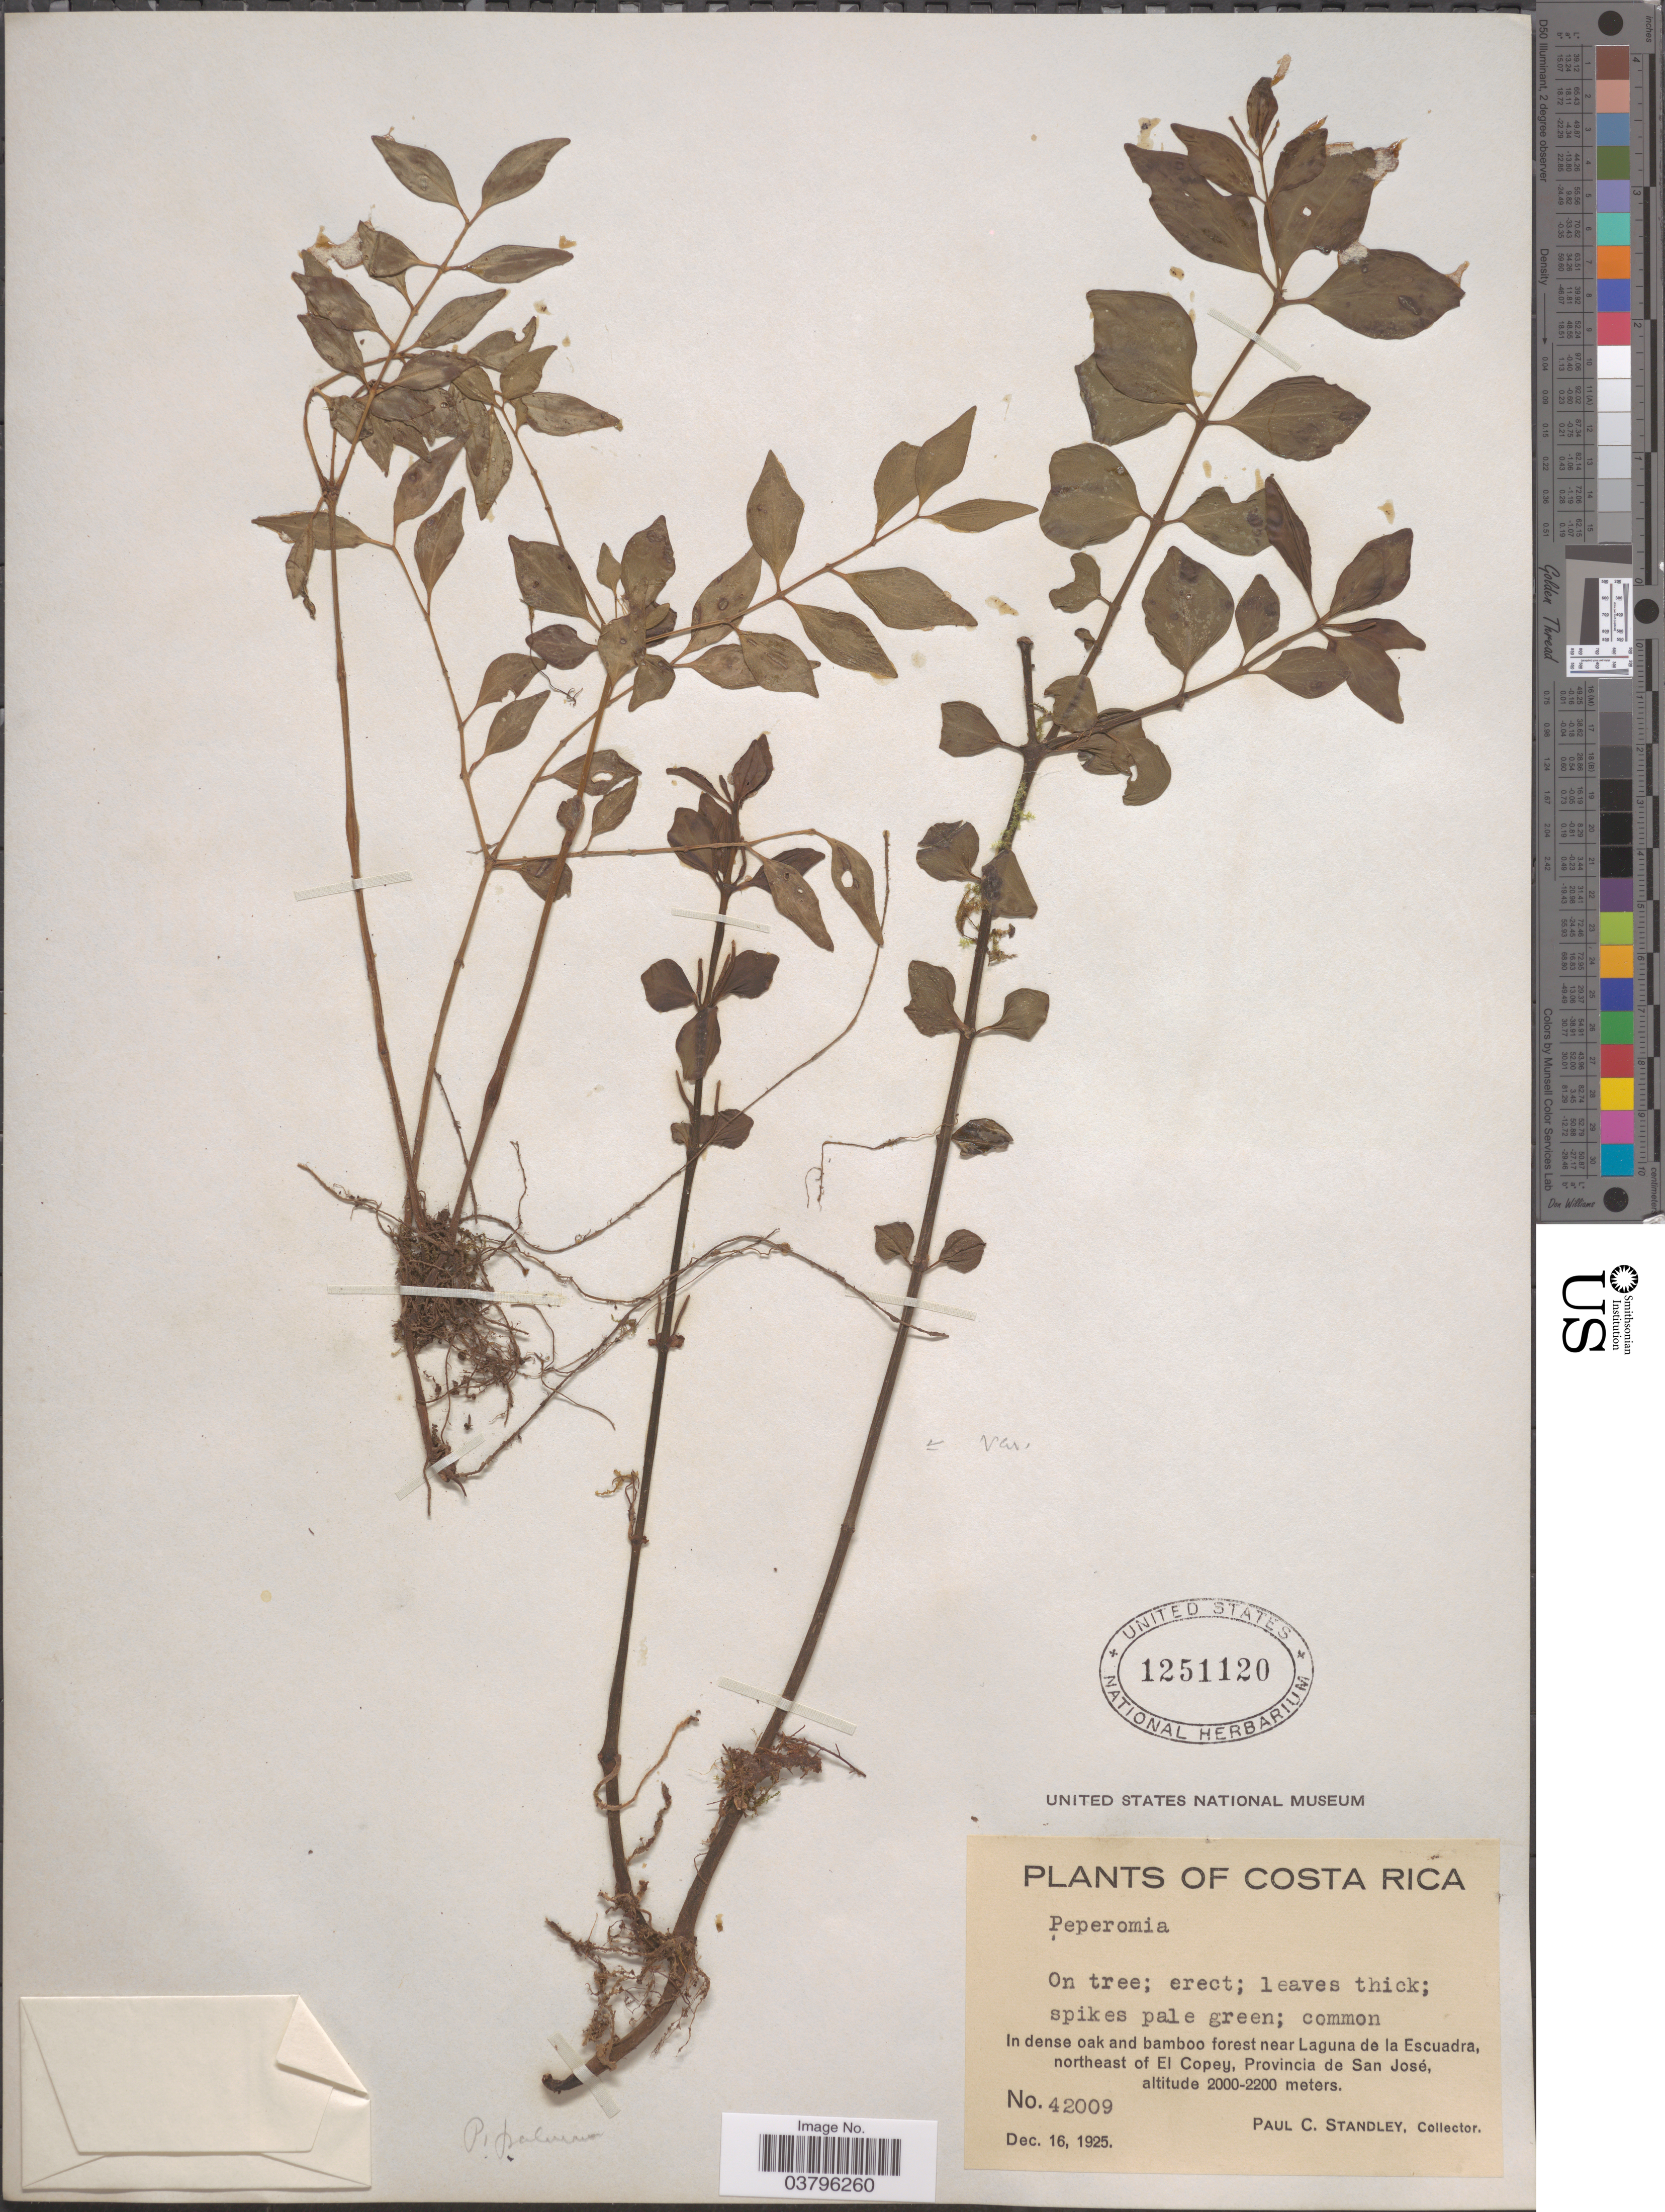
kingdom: Plantae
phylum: Tracheophyta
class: Magnoliopsida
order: Piperales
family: Piperaceae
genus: Peperomia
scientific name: Peperomia palmana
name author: C. DC.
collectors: P. C. Standley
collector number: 42009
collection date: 1925-12-16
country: Costa Rica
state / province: San José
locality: In dense oak and bamboo forest near Laguna de la Escuadra, northeast of El Copey.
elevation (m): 2000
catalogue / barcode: US 1251120